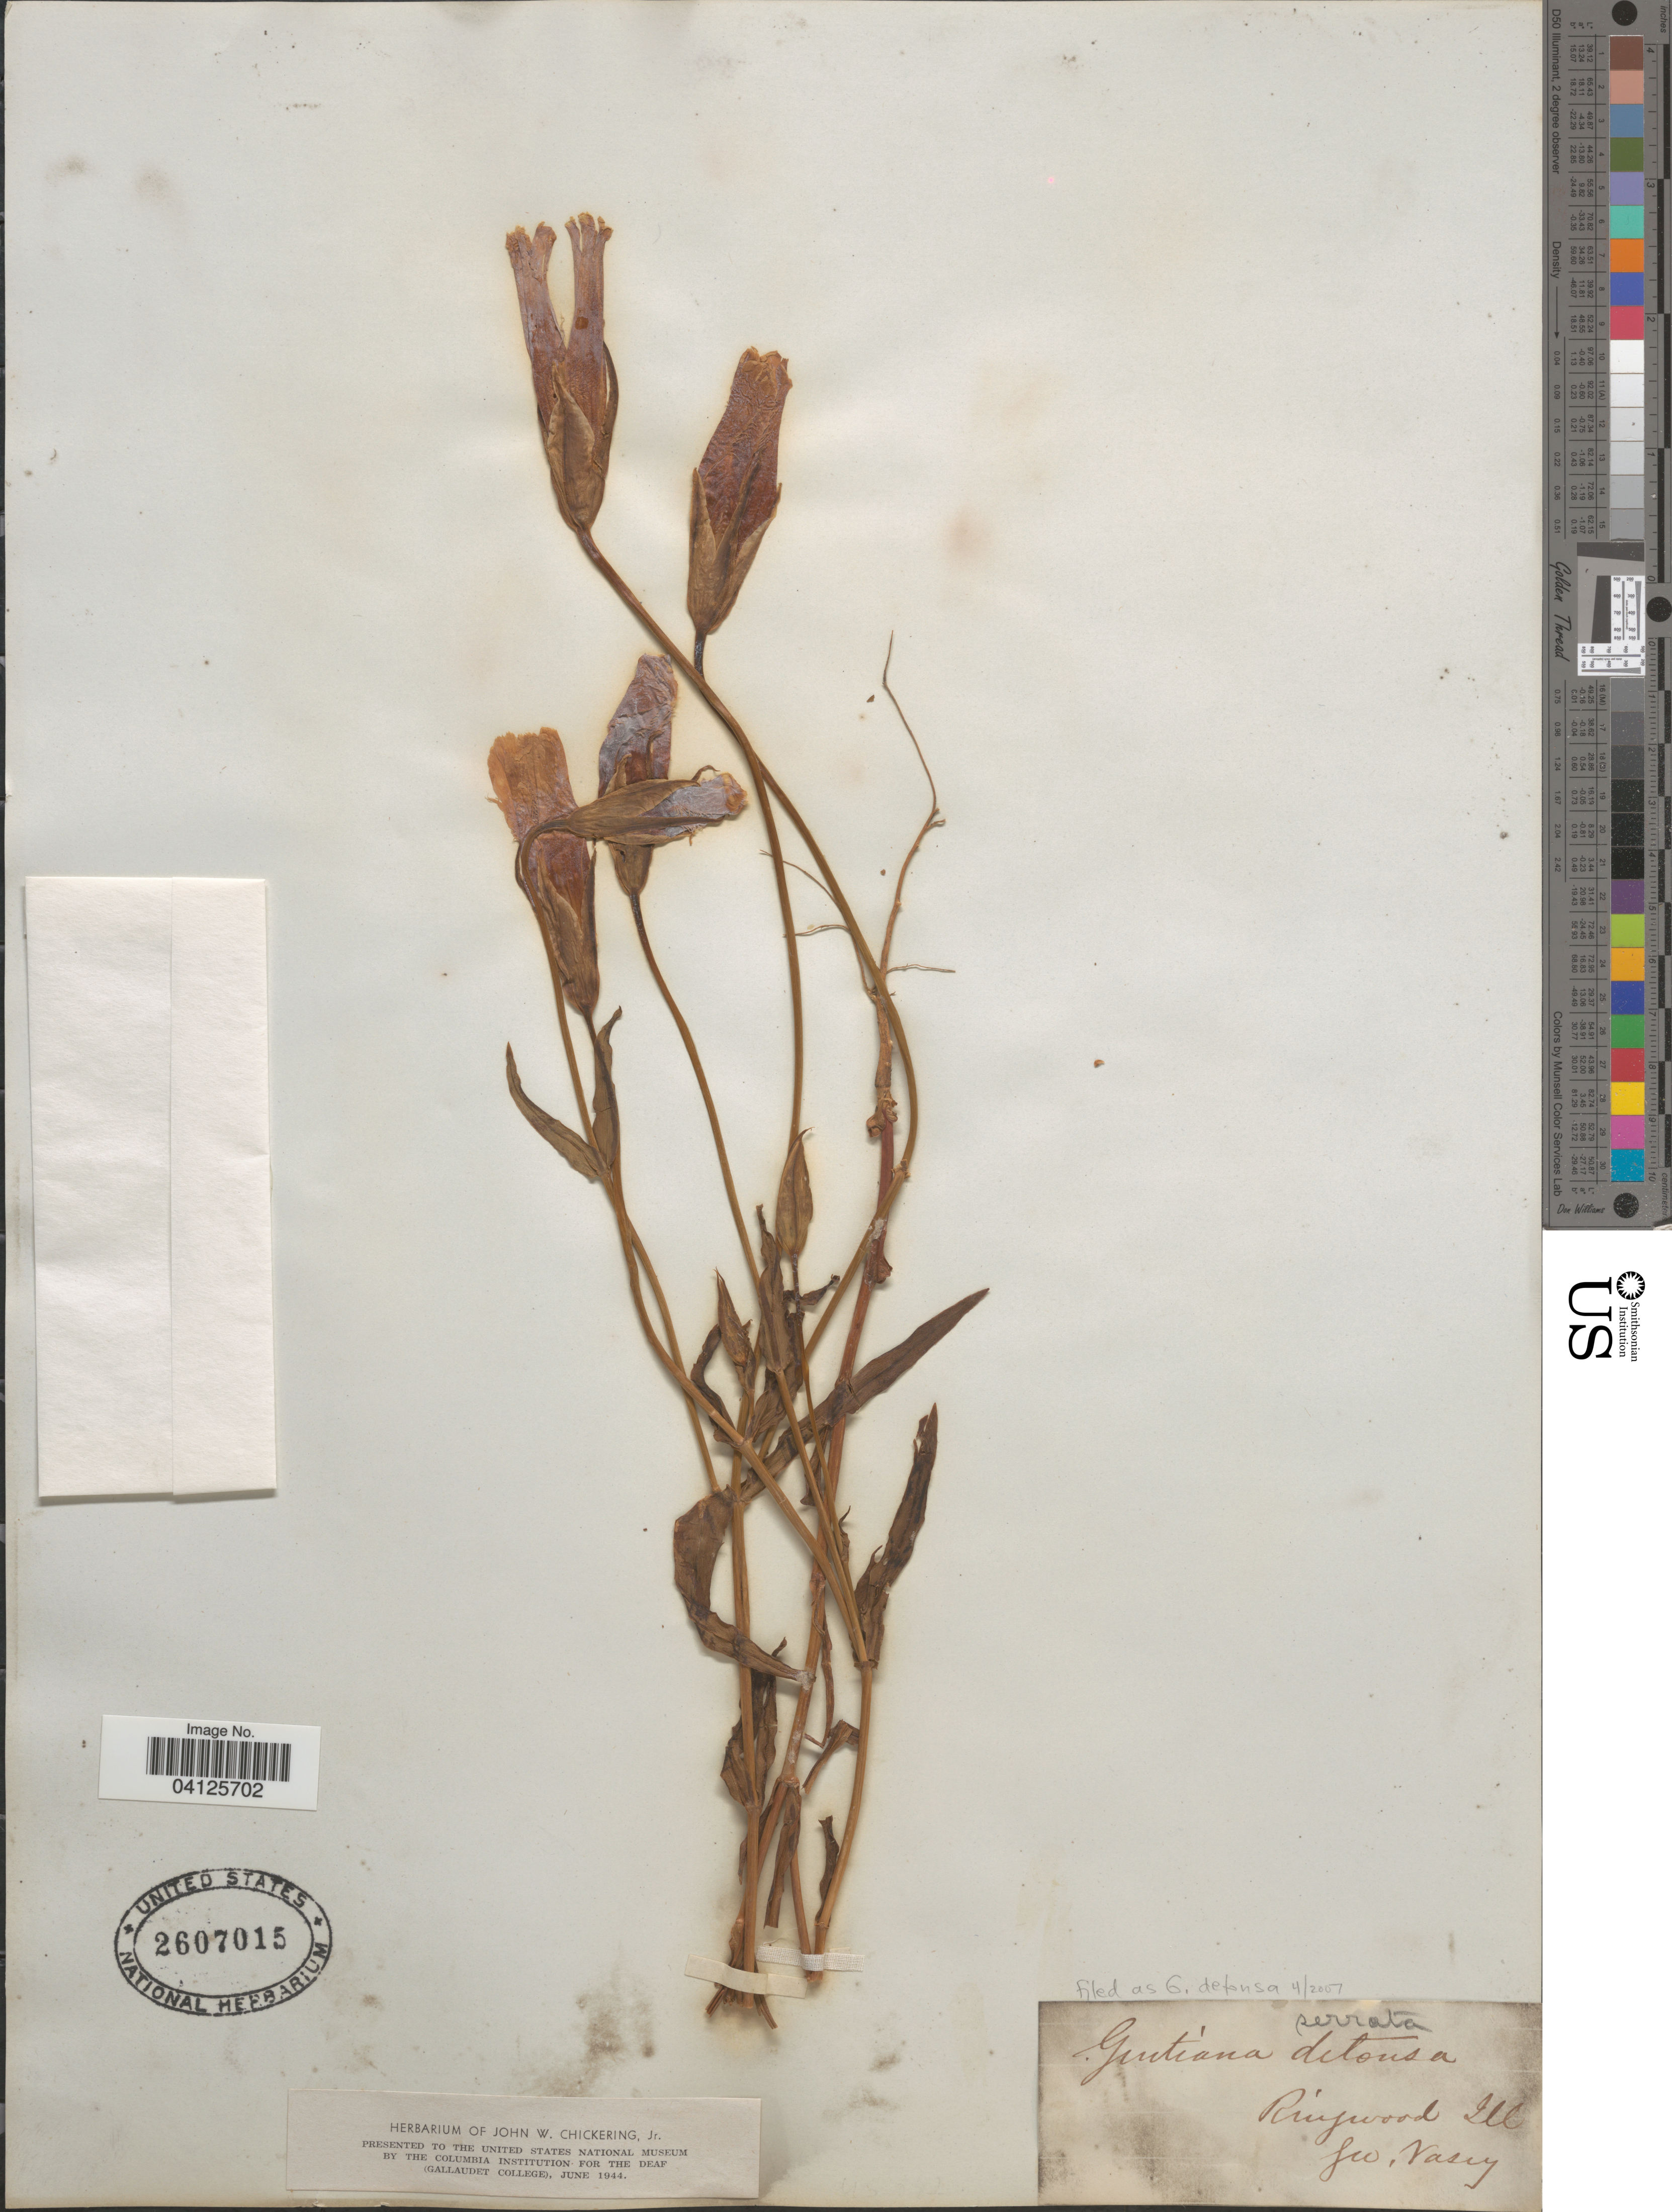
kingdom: Plantae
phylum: Tracheophyta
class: Magnoliopsida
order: Gentianales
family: Gentianaceae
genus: Gentiana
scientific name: Gentiana dentosa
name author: Rottb.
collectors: G. Vasey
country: United States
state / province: Illinois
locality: Ringwood Ill.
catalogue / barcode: US 2607015